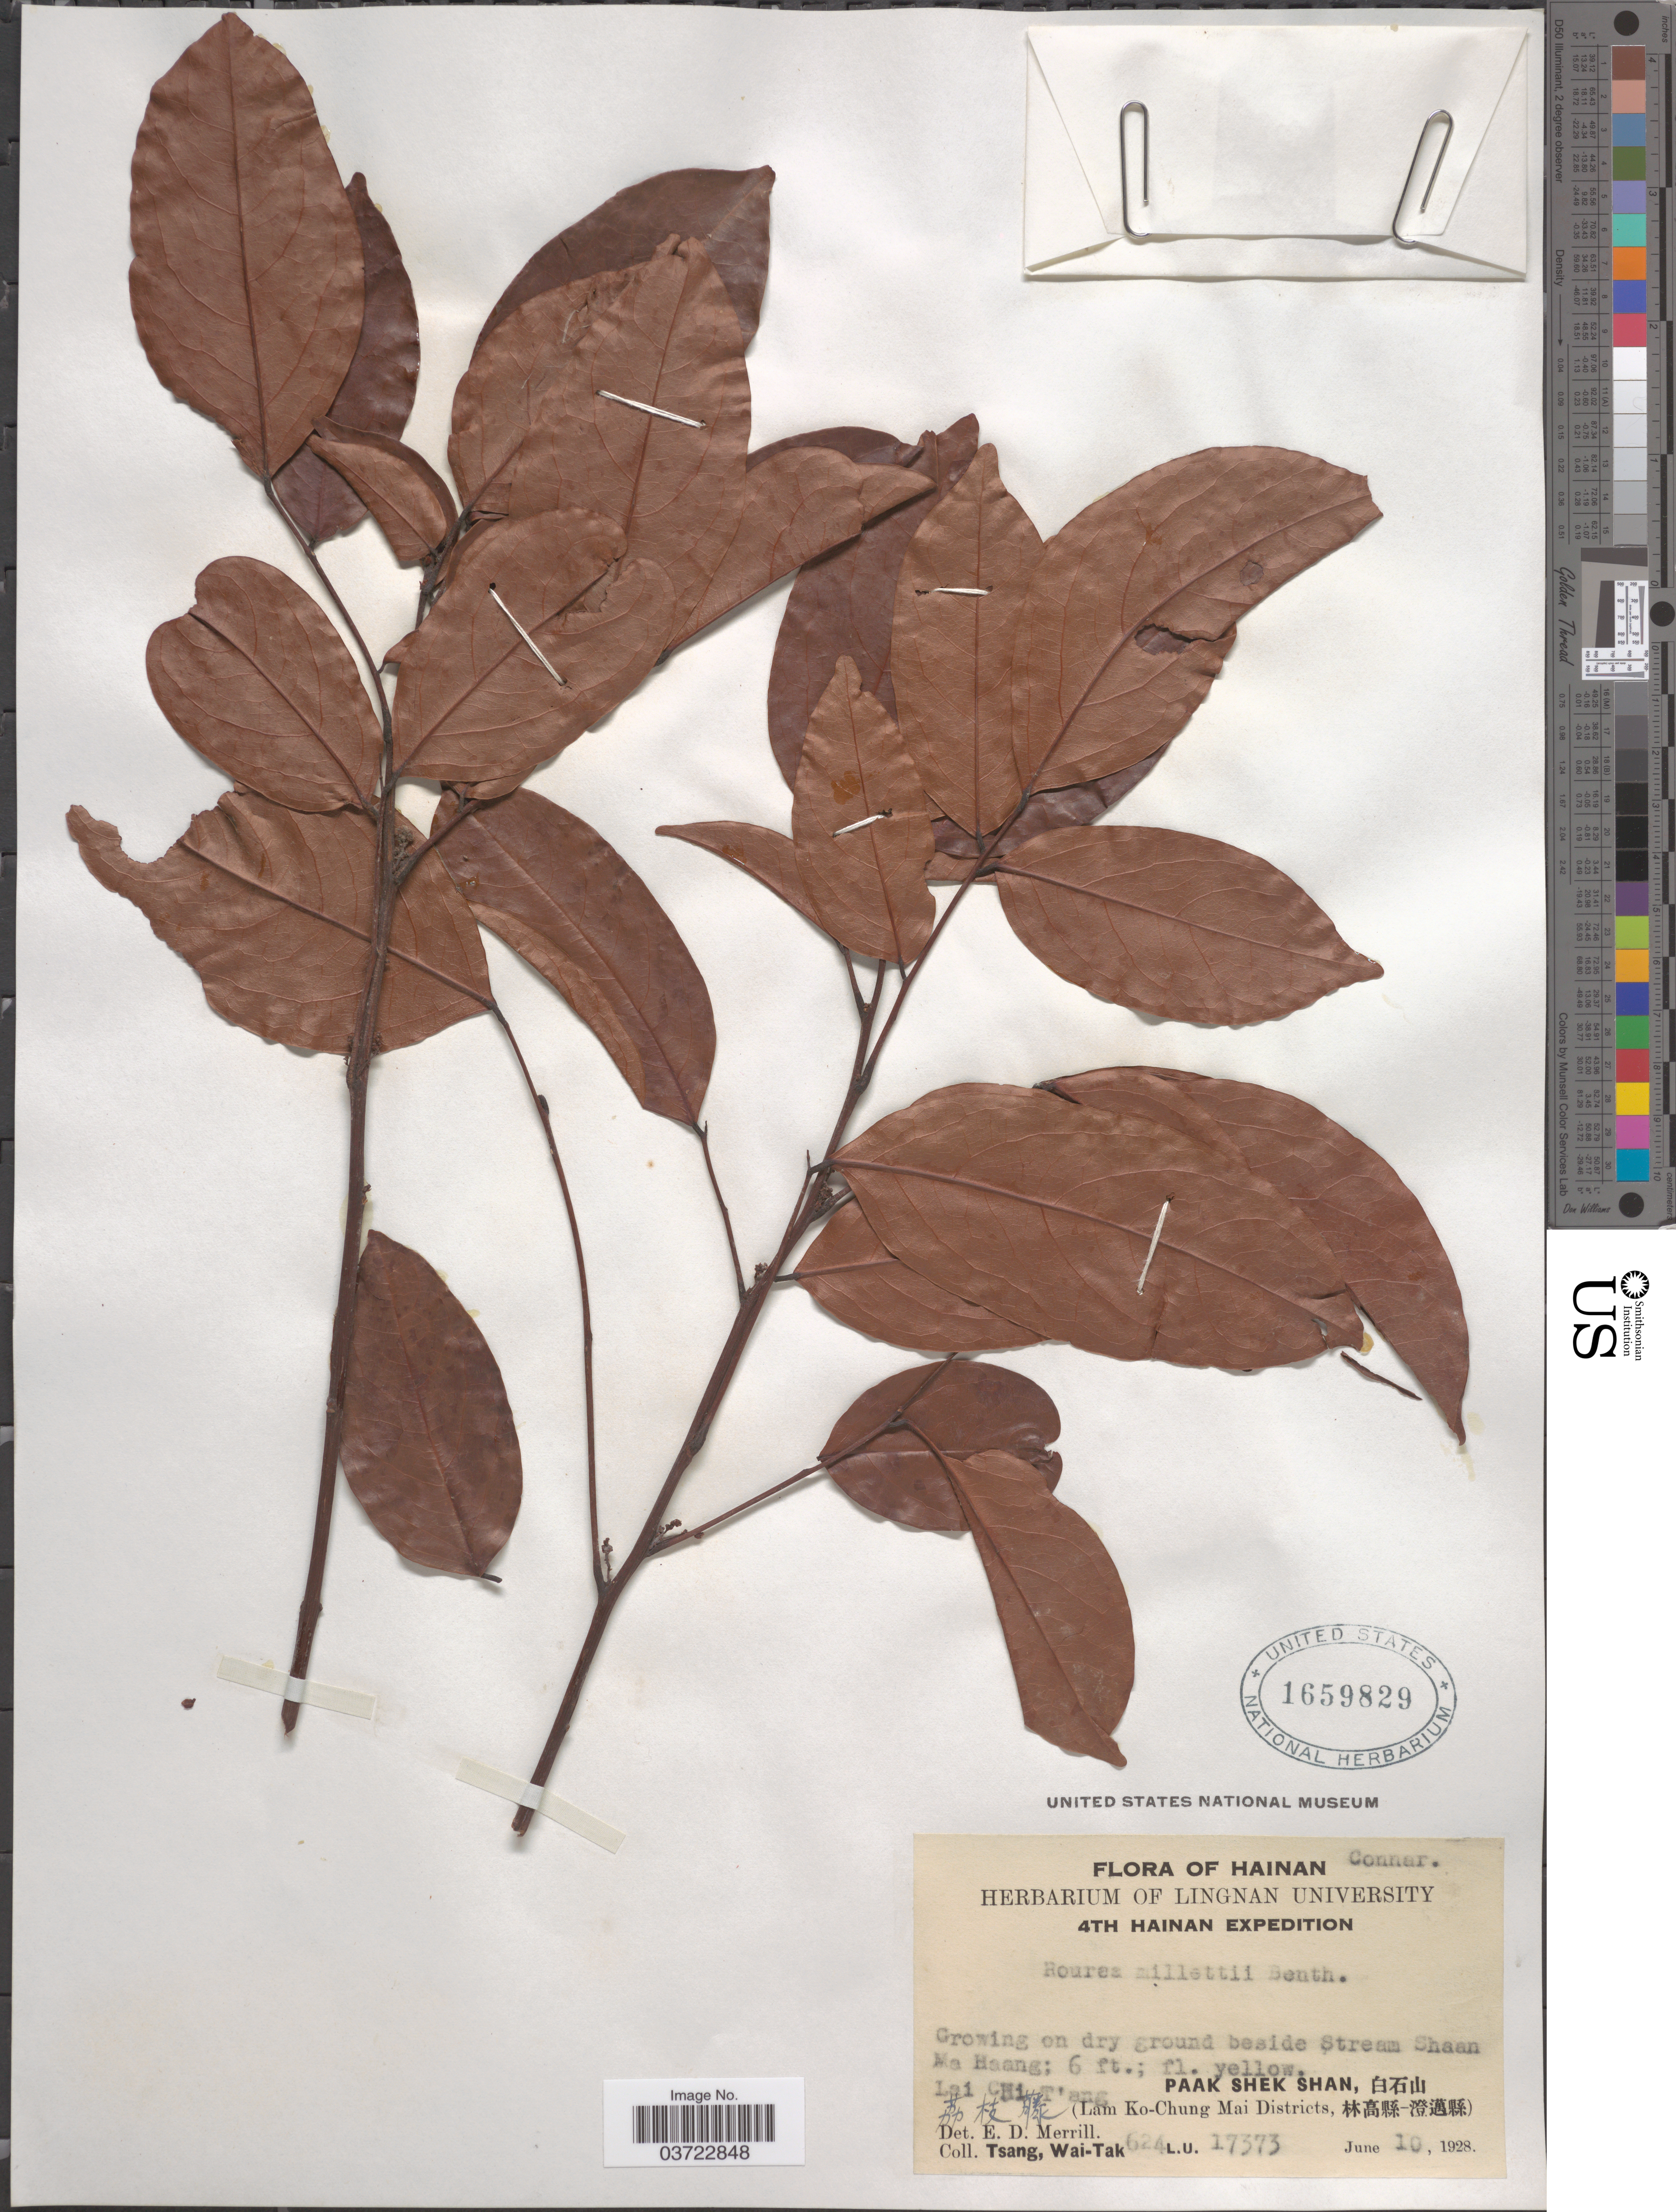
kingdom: Plantae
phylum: Tracheophyta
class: Magnoliopsida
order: Oxalidales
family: Connaraceae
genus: Rourea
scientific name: Rourea millettii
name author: Planch.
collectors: W. T. Tsang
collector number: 624L.U.17373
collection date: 1928-06-10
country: China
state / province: Hainan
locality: On dry ground beside Stream Shaan Ma Haang. Lai Chi T'ang X. Paak Shek Shan, X. (Lam Ko-Chung Mai Districts, X).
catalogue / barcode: US 1659829